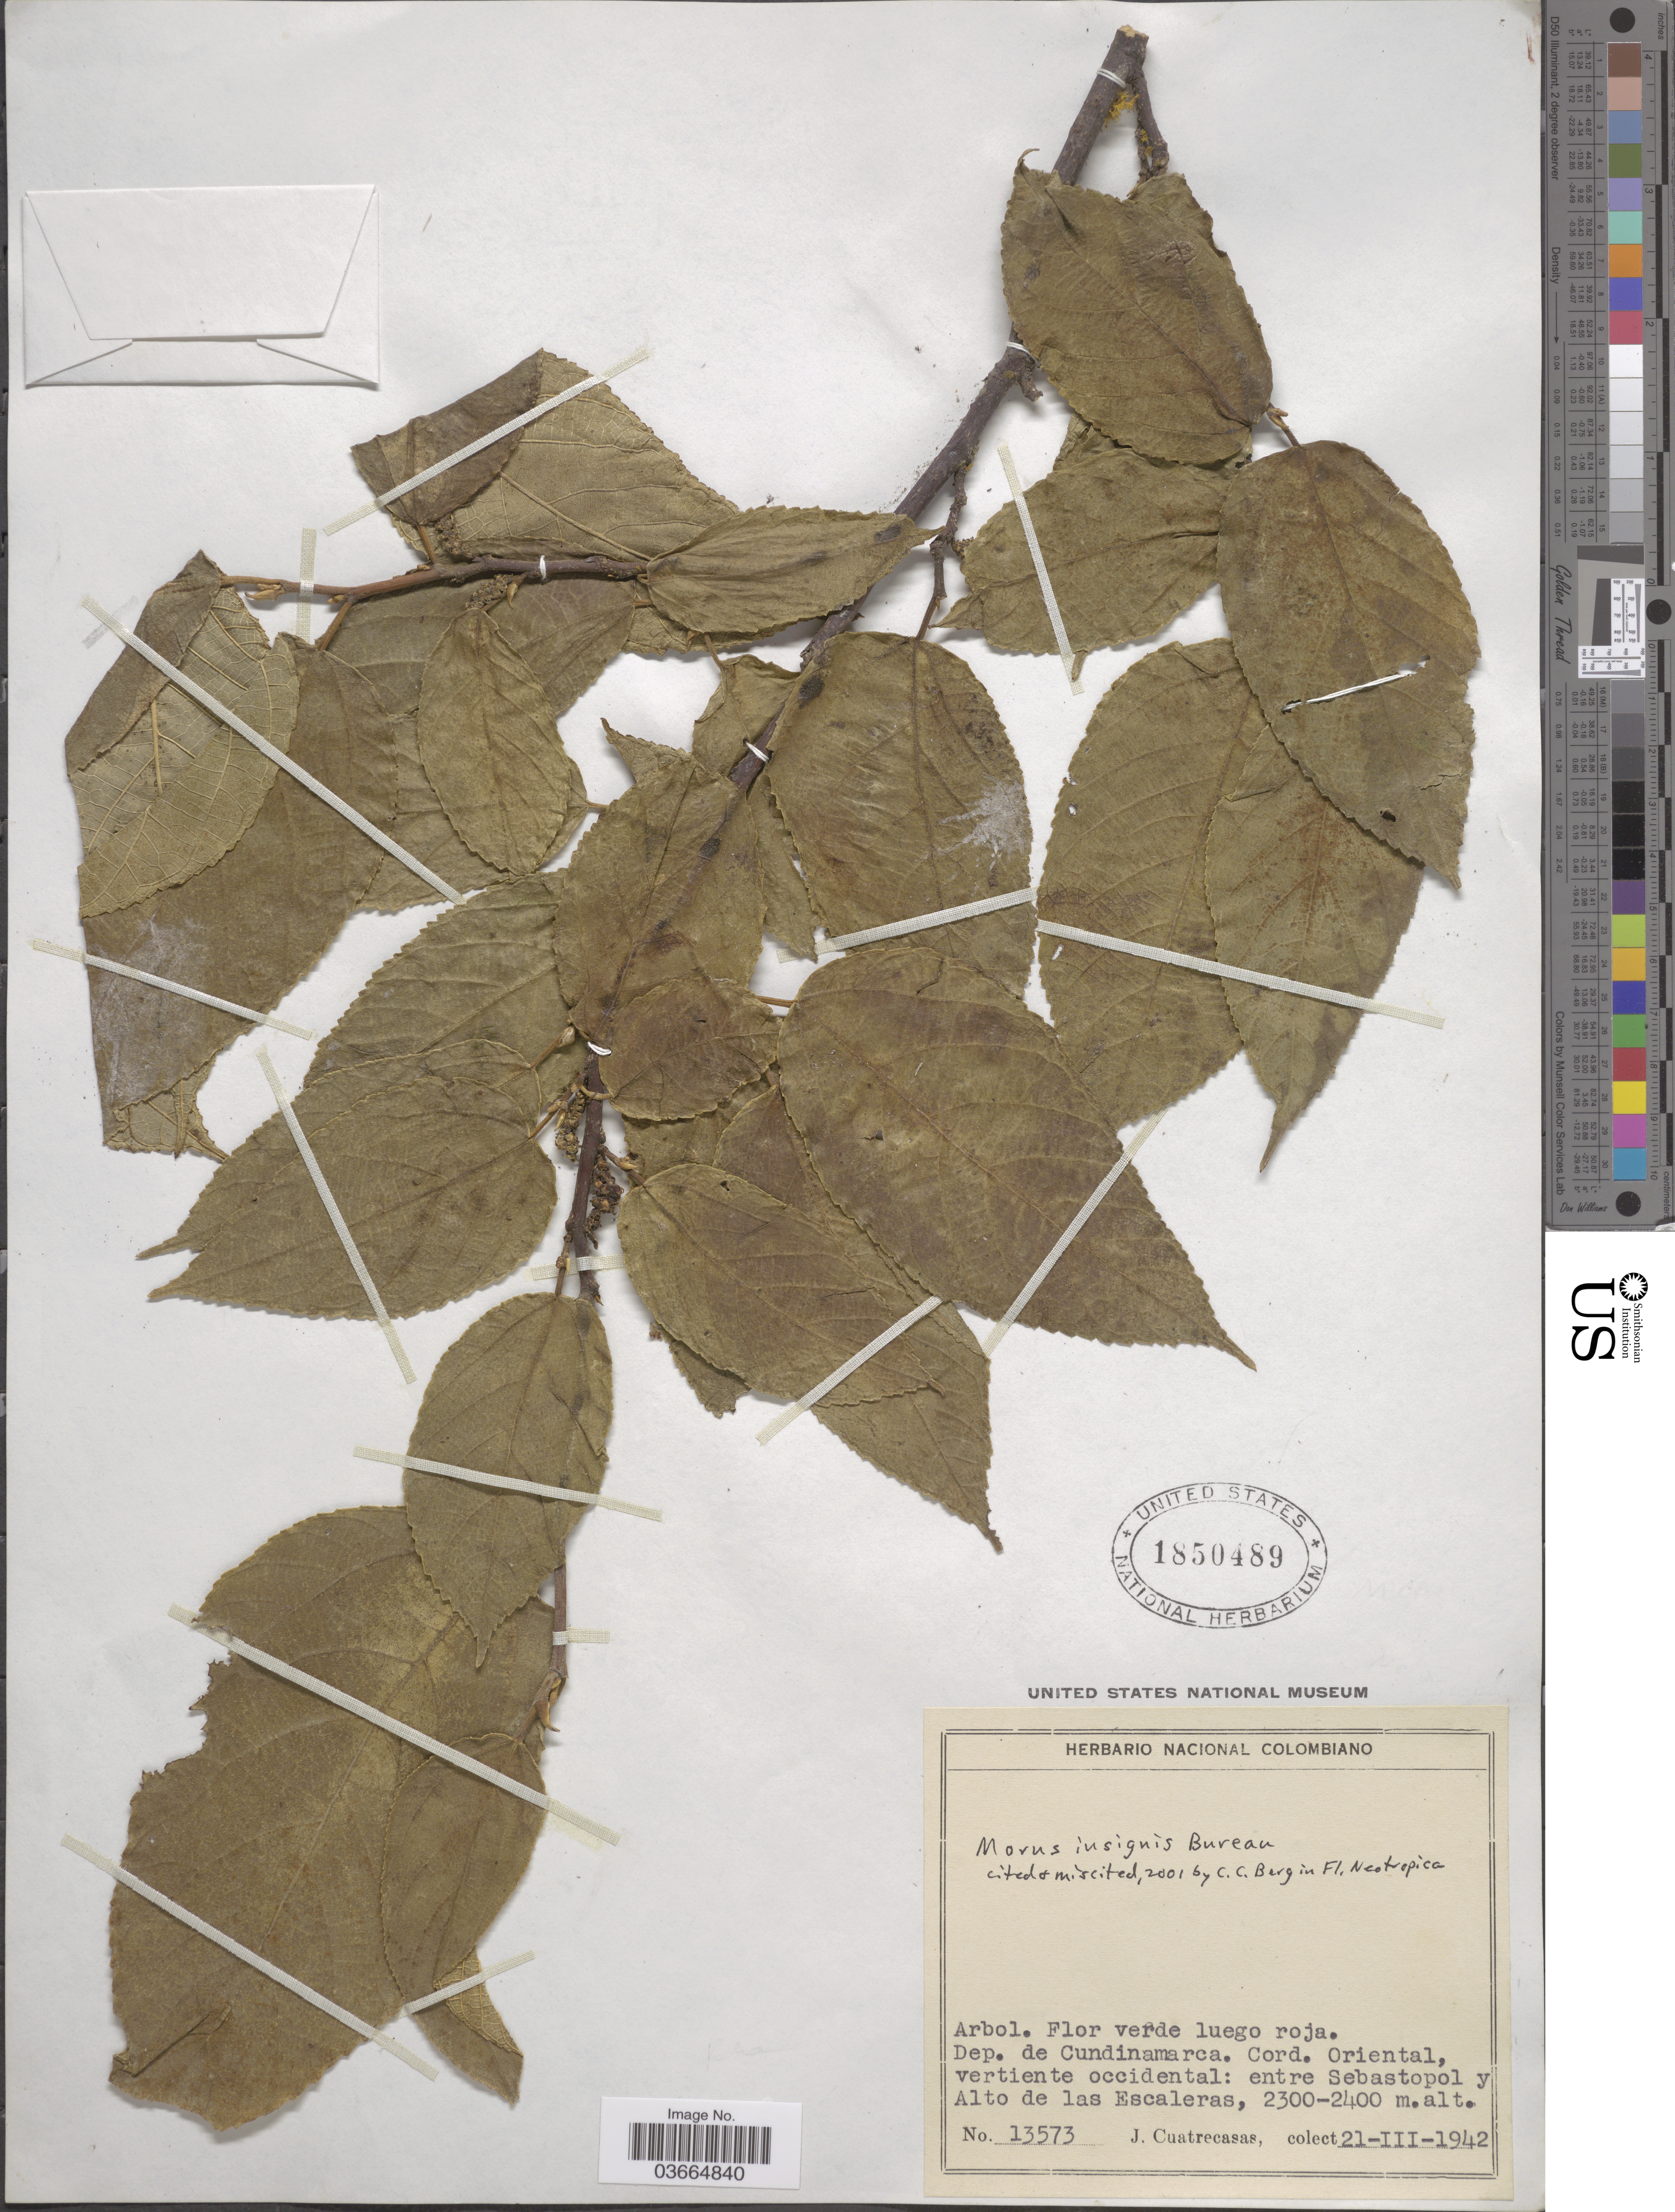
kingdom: Plantae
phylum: Tracheophyta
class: Magnoliopsida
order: Rosales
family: Moraceae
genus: Paratrophis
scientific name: Paratrophis insignis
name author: (Bureau) E. M. Gardner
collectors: J. Cuatrecasas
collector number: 13573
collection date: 1942-03-21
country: Colombia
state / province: Cundinamarca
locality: Dep. de Cundinamarca. Cord. Oriental, vertiente occidental: entre Sebastopol y Alto de las Escaleras.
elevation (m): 2300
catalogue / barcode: US 1850489